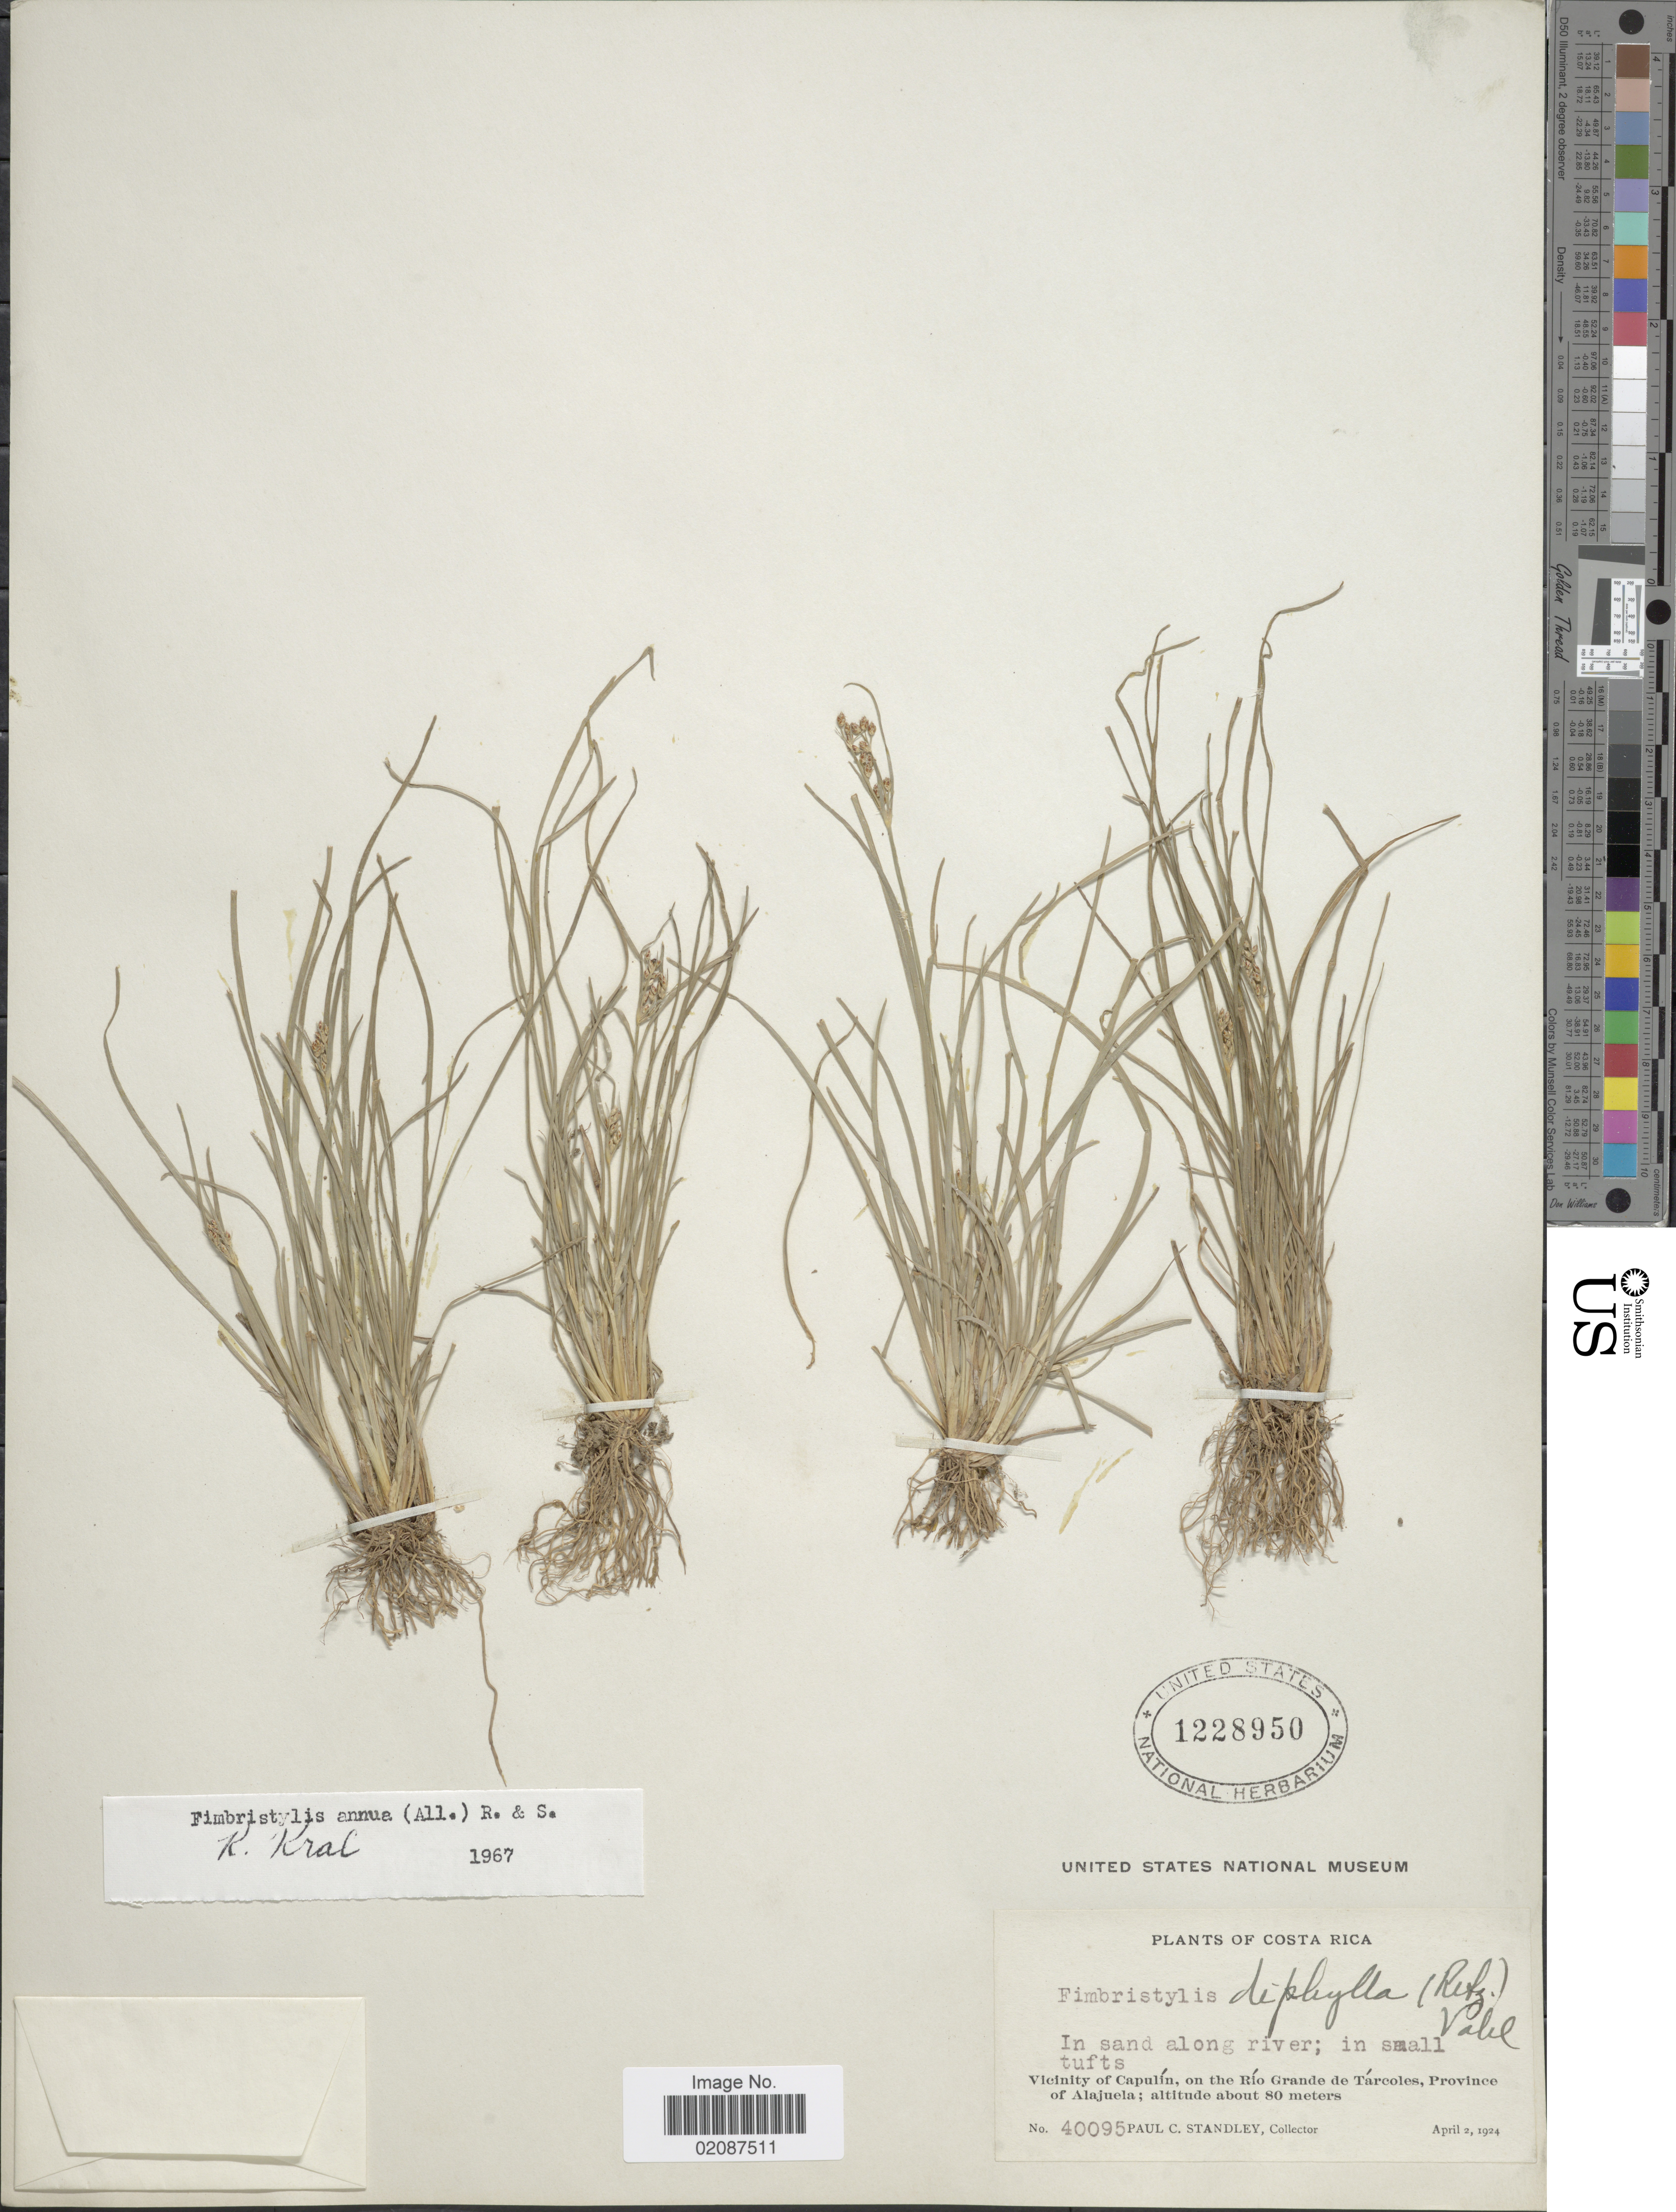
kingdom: Plantae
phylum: Tracheophyta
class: Liliopsida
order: Poales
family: Cyperaceae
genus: Fimbristylis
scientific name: Fimbristylis annua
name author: (All.) Roem. & Schult.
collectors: P. C. Standley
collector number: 40095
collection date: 1924-04-02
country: Costa Rica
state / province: Alajuela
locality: Vicinity of Capulin, on the Rio Grande de Tarcoles, Province of Alajuela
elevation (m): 80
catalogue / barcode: US 1228950